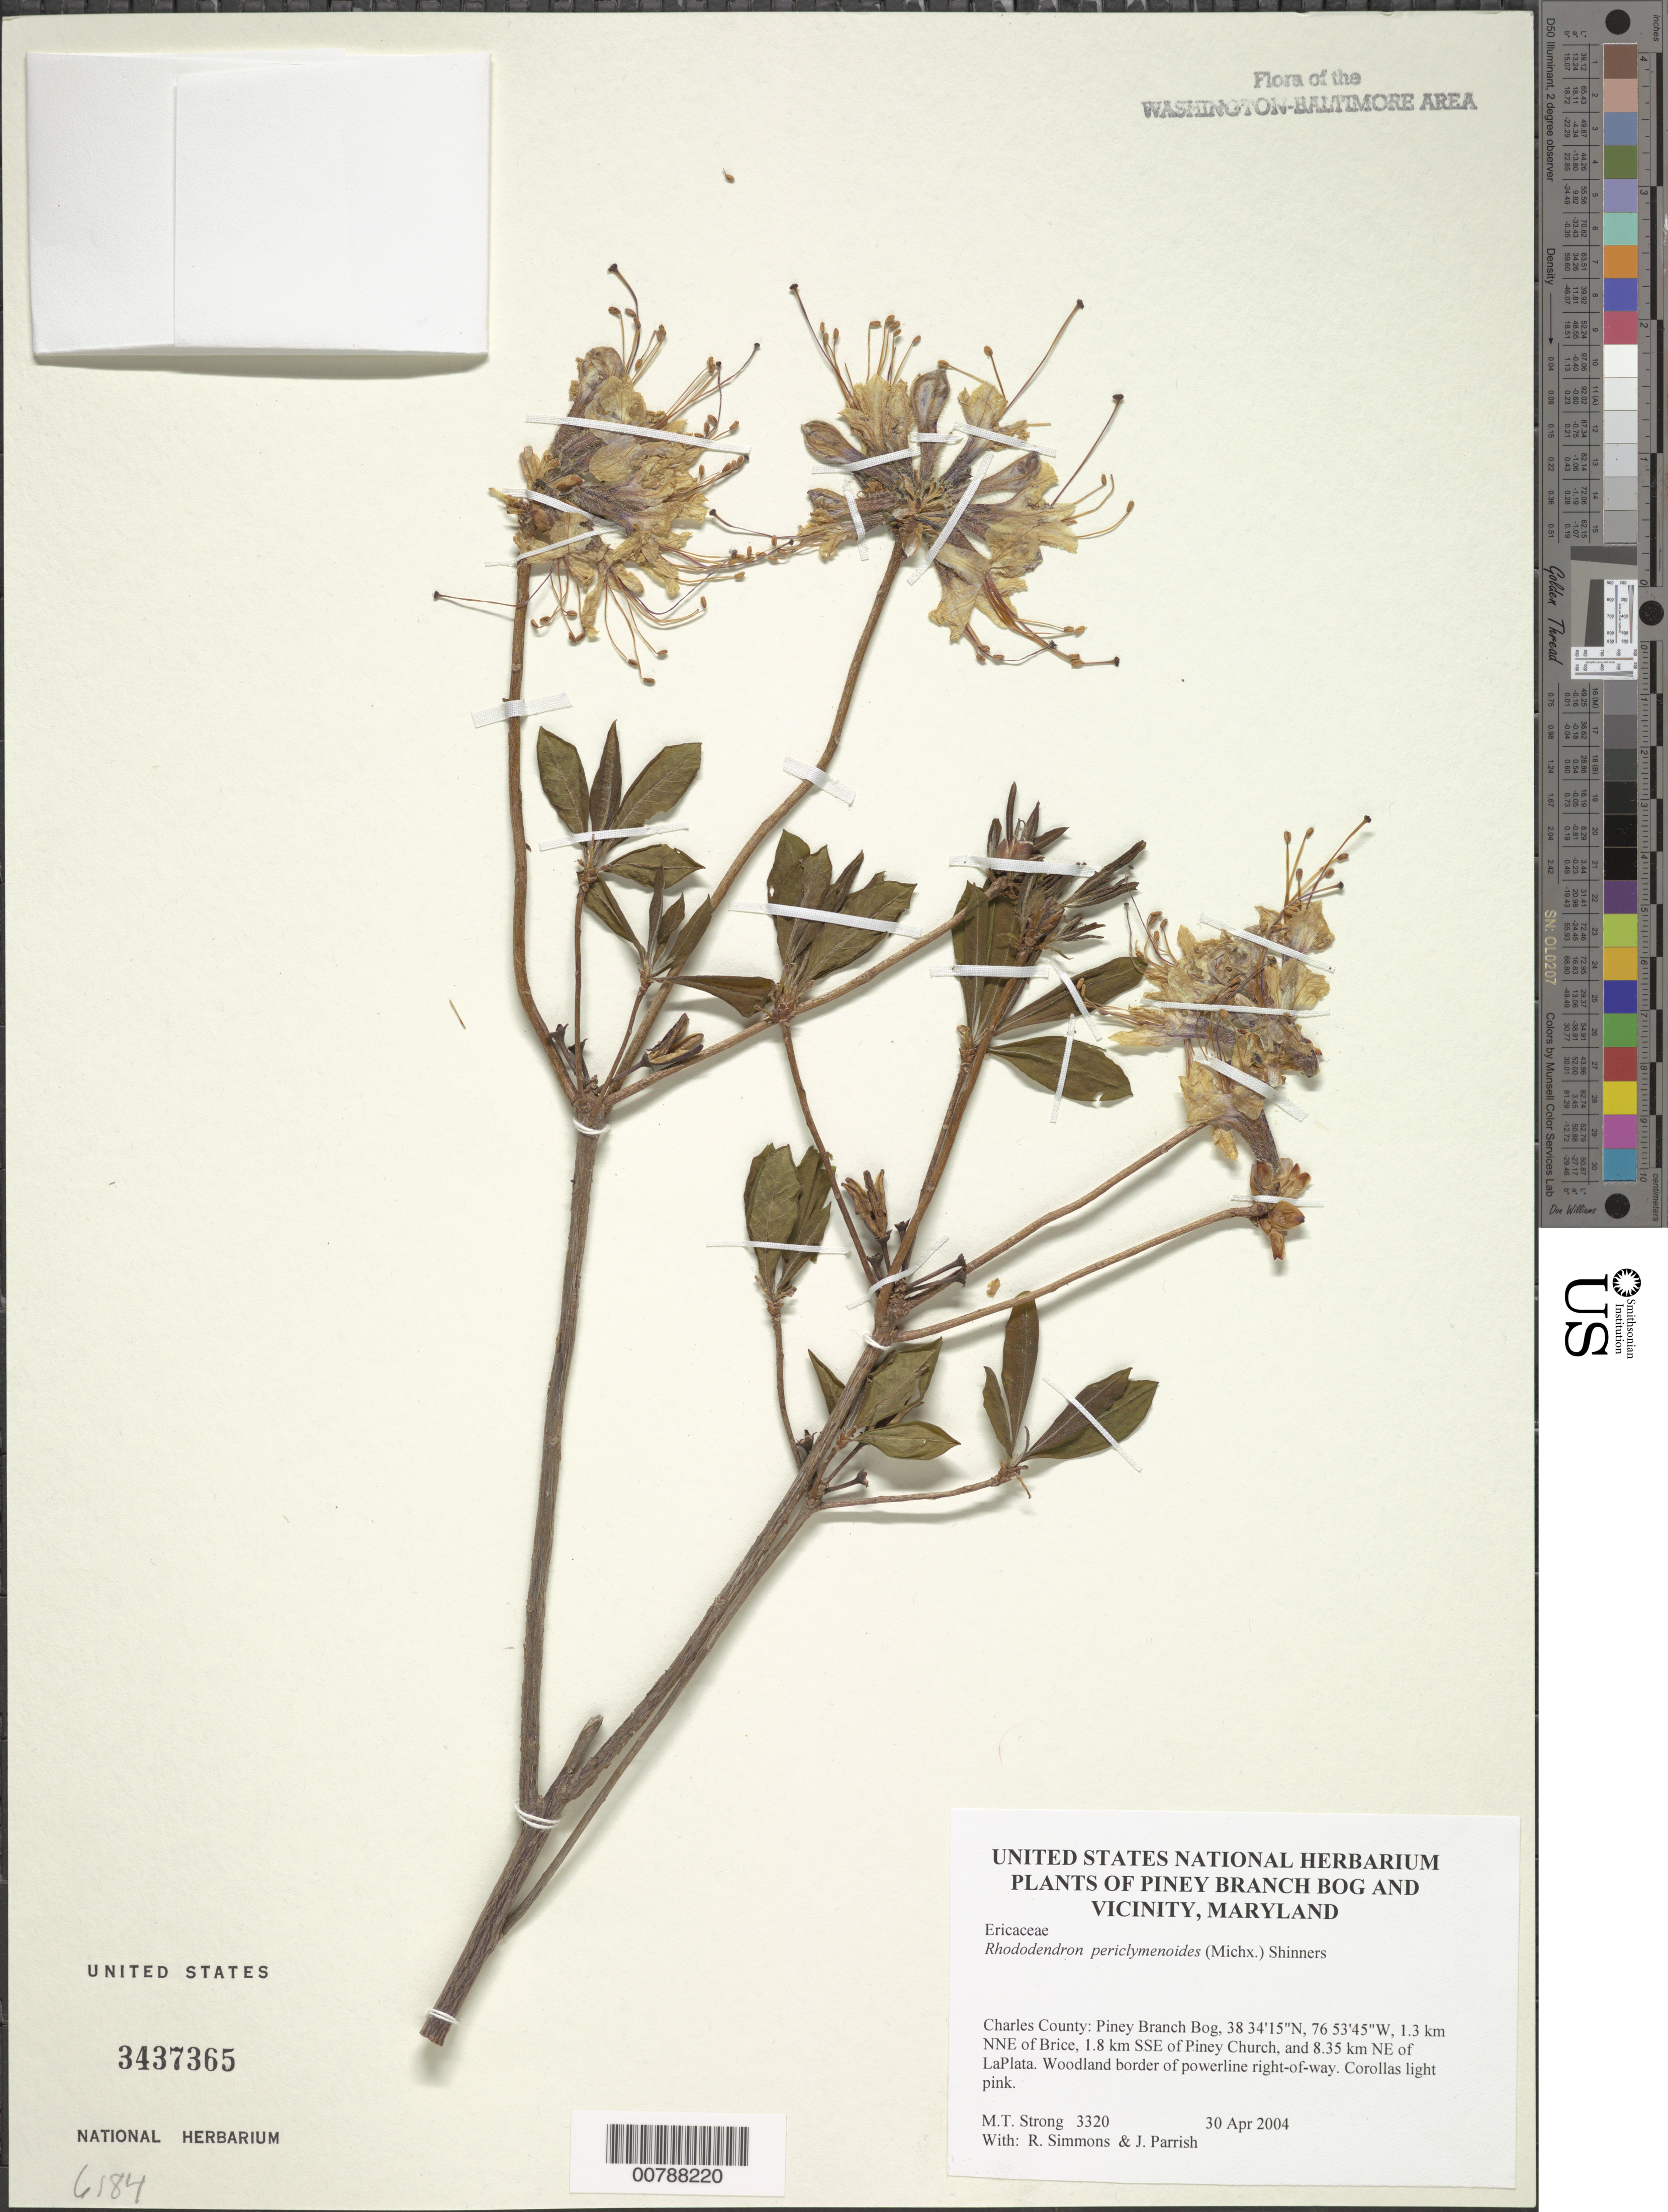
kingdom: Plantae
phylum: Tracheophyta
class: Magnoliopsida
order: Ericales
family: Ericaceae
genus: Rhododendron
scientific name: Rhododendron periclymenoides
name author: (Michx.) Shinners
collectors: M. T. Strong, R. B. Simmons & J. Parrish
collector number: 3320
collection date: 2004-04-30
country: United States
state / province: Maryland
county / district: Charles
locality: Piney Branch Bog, 1.3 km NNE of Brice, 1.8 km SSE of Piney Church, and 8.35 km NE of LaPlata.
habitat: Woodland border of powerline right-of-way.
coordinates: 38 34 15 N, 76 53 45 W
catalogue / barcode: US 3437365